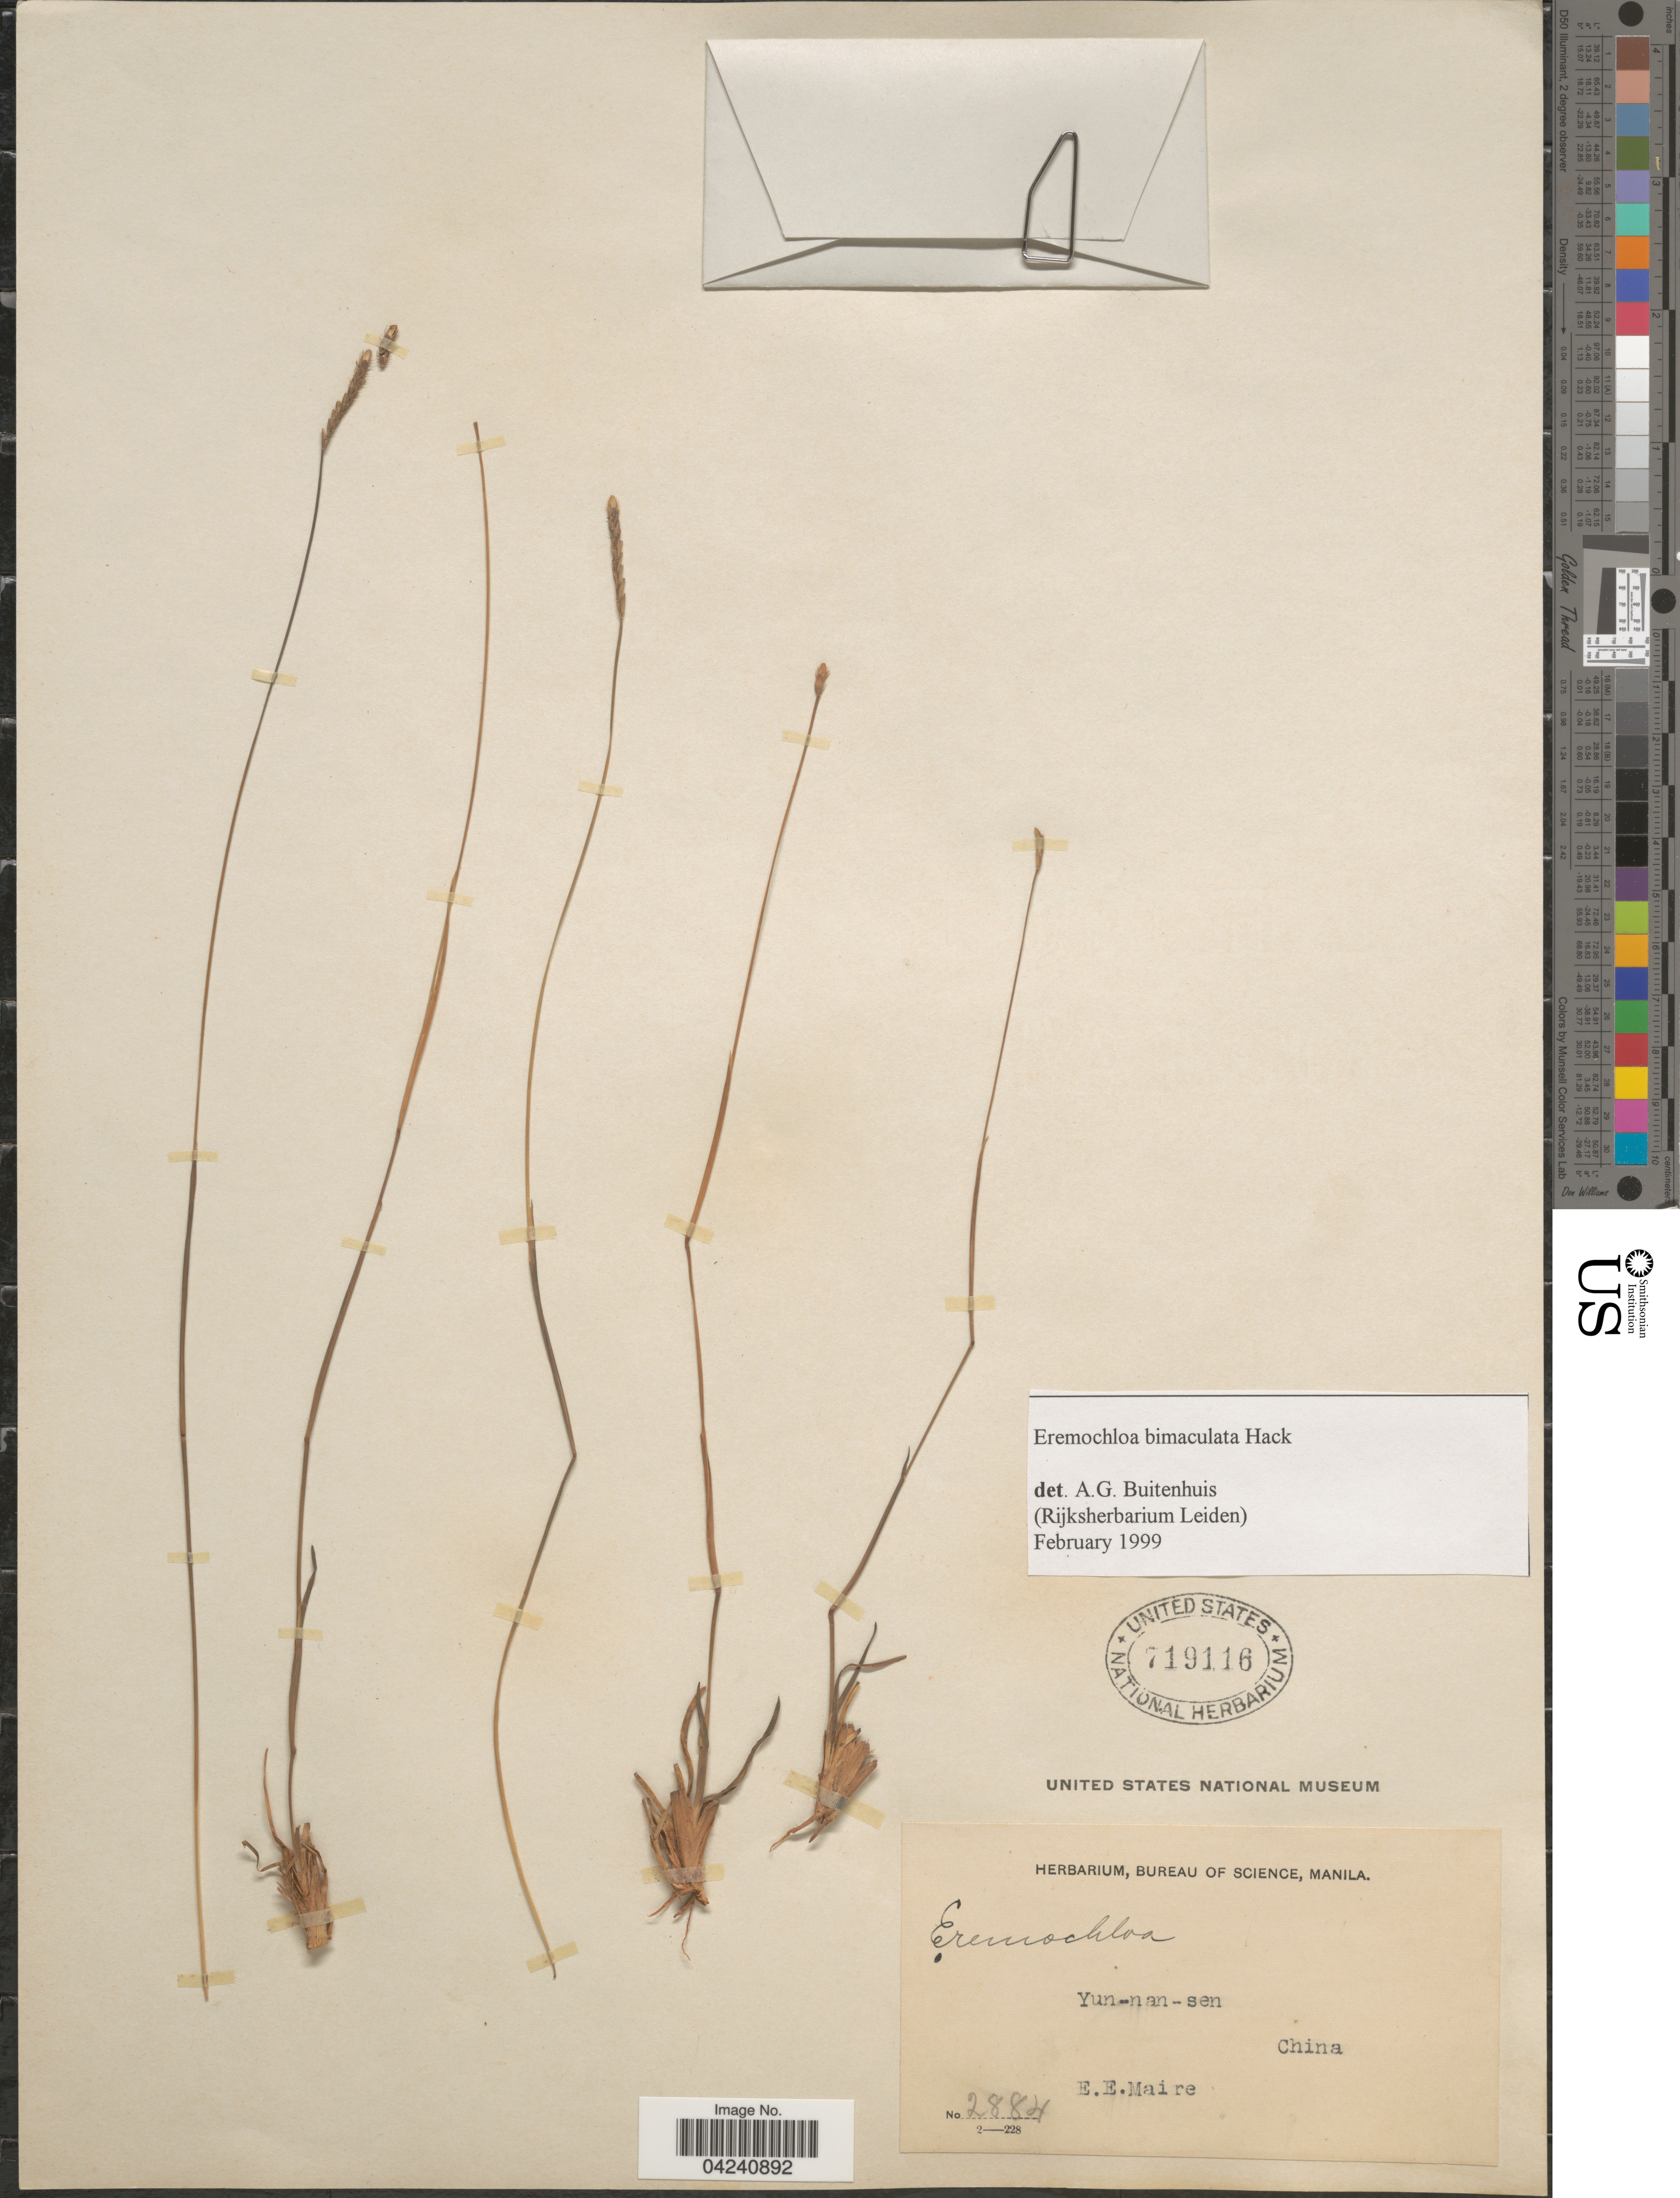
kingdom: Plantae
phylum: Tracheophyta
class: Liliopsida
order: Poales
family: Poaceae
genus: Eremochloa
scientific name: Eremochloa bimaculata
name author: Hack.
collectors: E. E. Maire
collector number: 2884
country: China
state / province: Yunnan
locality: Yun-nan-sen.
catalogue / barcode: US 719116